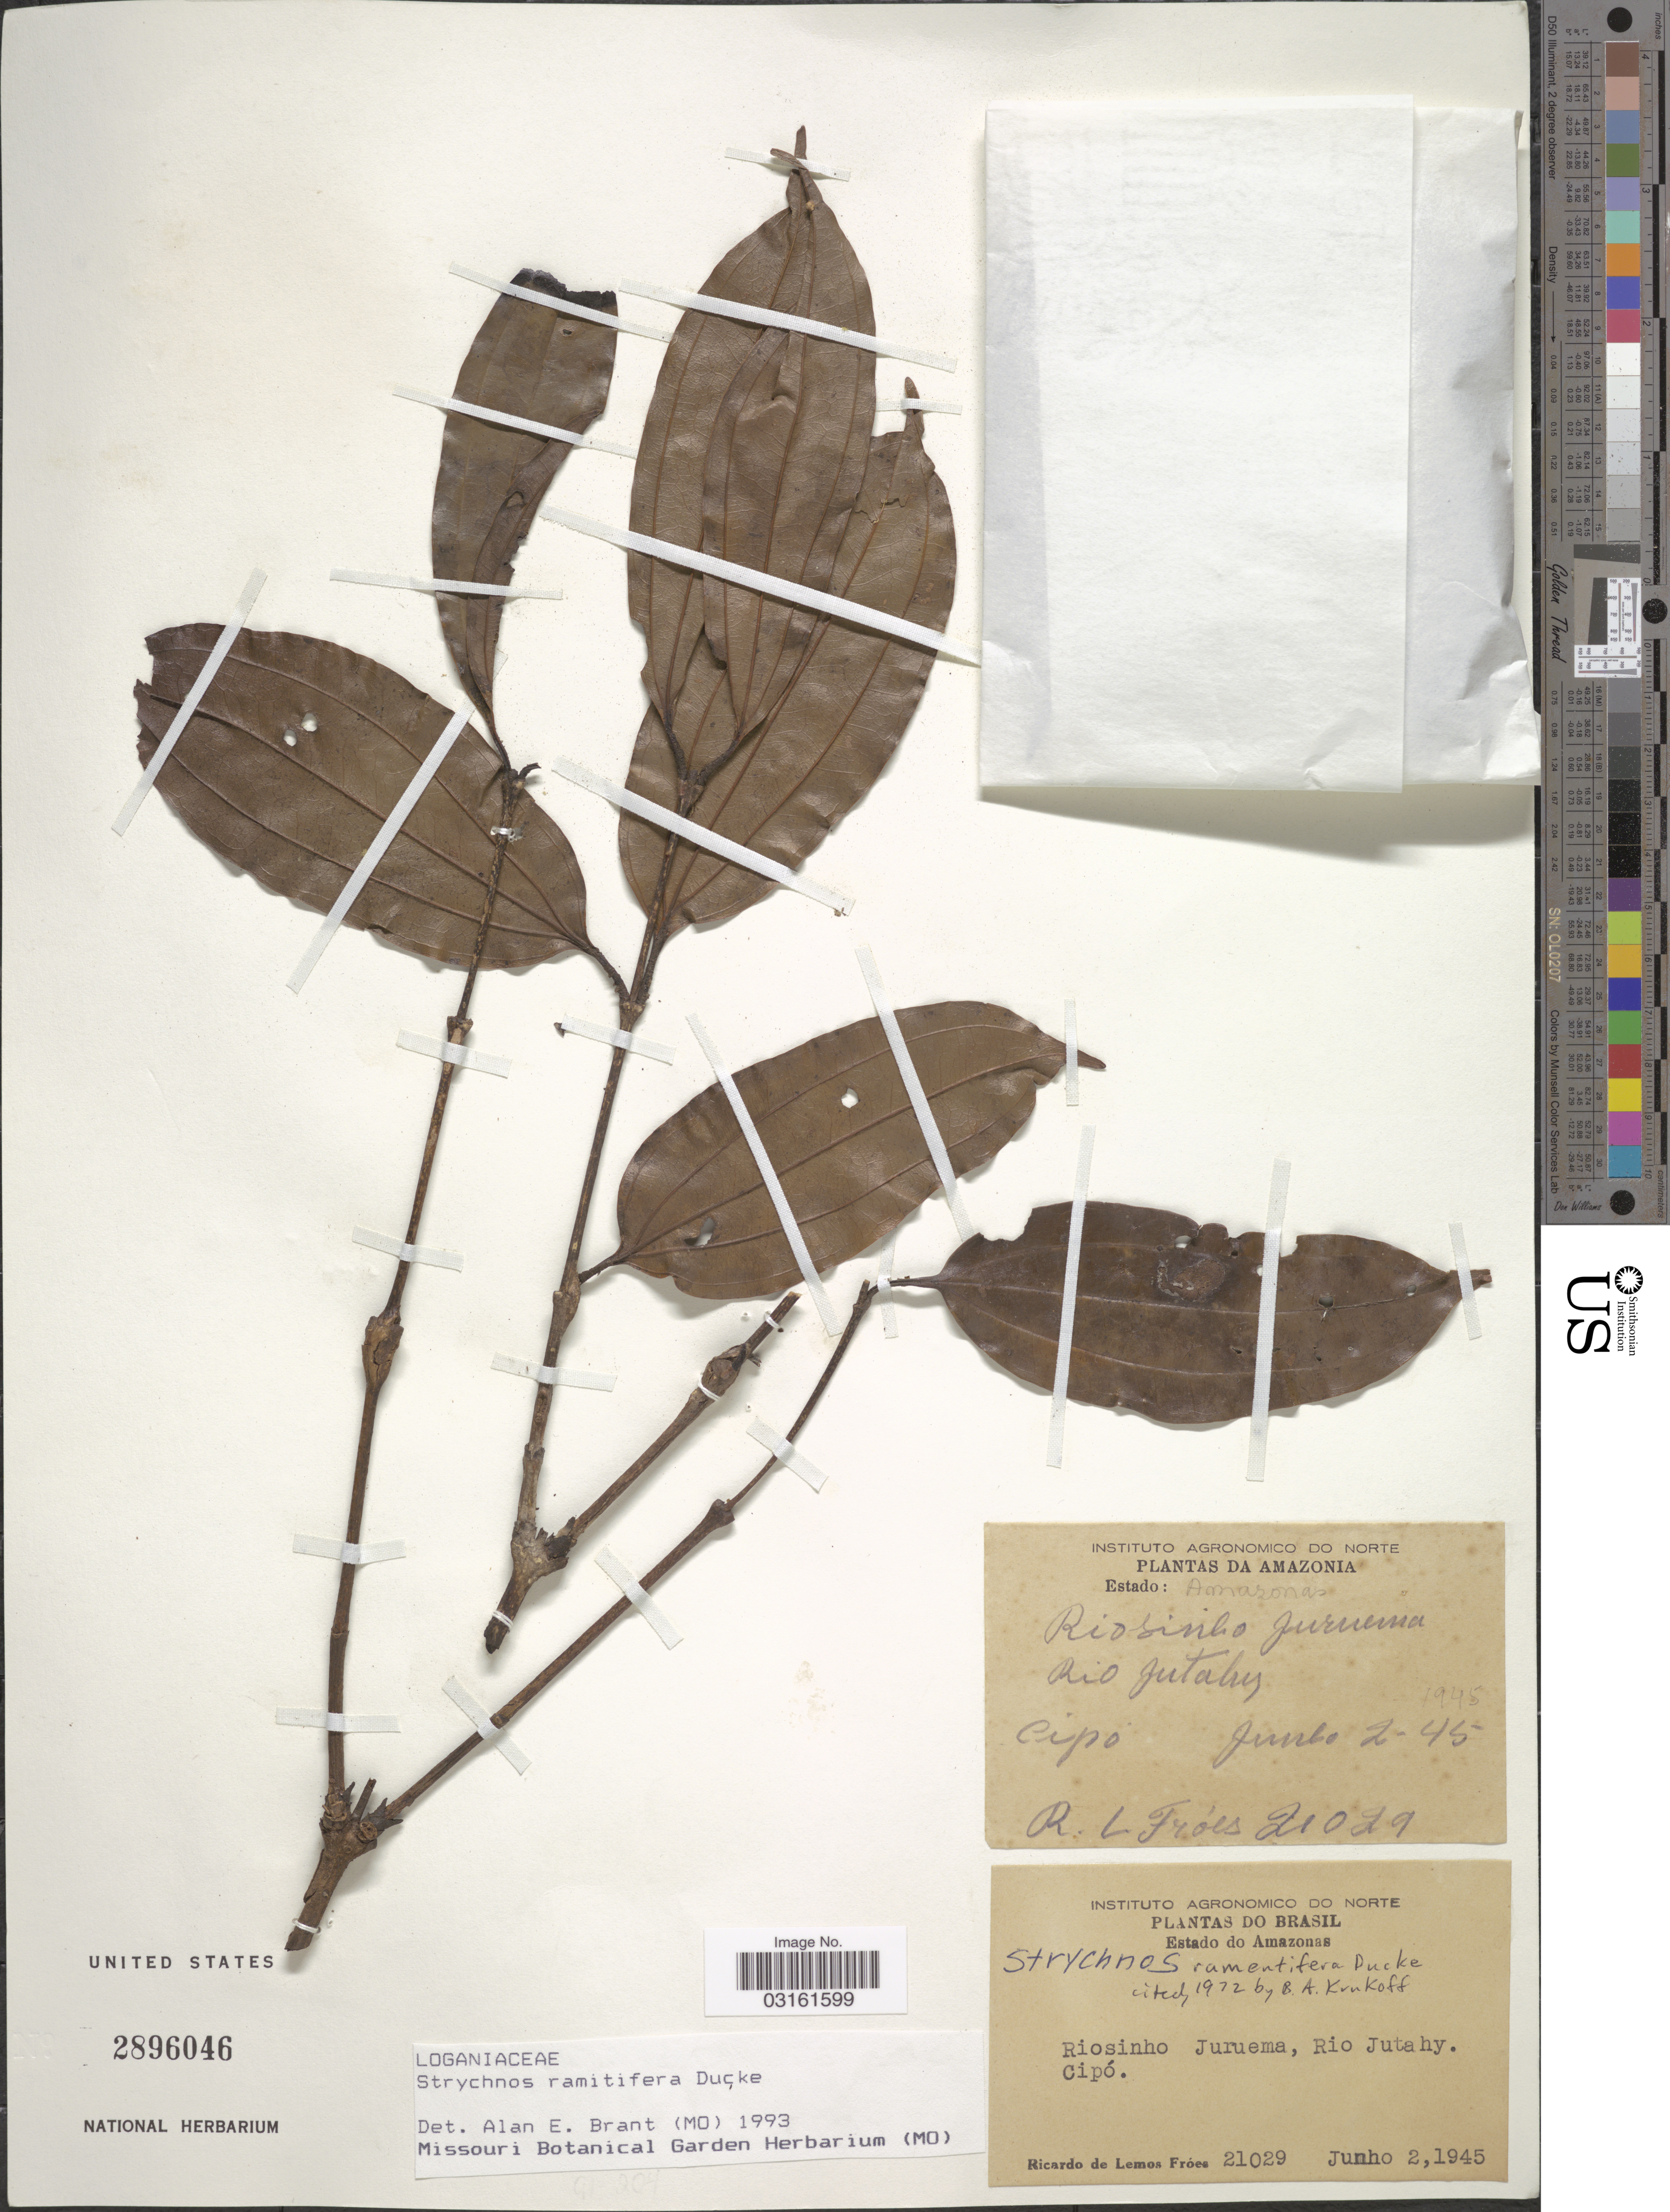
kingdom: Plantae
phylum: Tracheophyta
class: Magnoliopsida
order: Gentianales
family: Loganiaceae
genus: Strychnos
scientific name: Strychnos ramentifera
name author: Ducke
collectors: R. L. Fróes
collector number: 21029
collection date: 1945-06-02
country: Colombia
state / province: Amazônas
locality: Amazonia, Riosinho Juruema, Rio Jutahy. Cipó.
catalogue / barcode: US 2896046